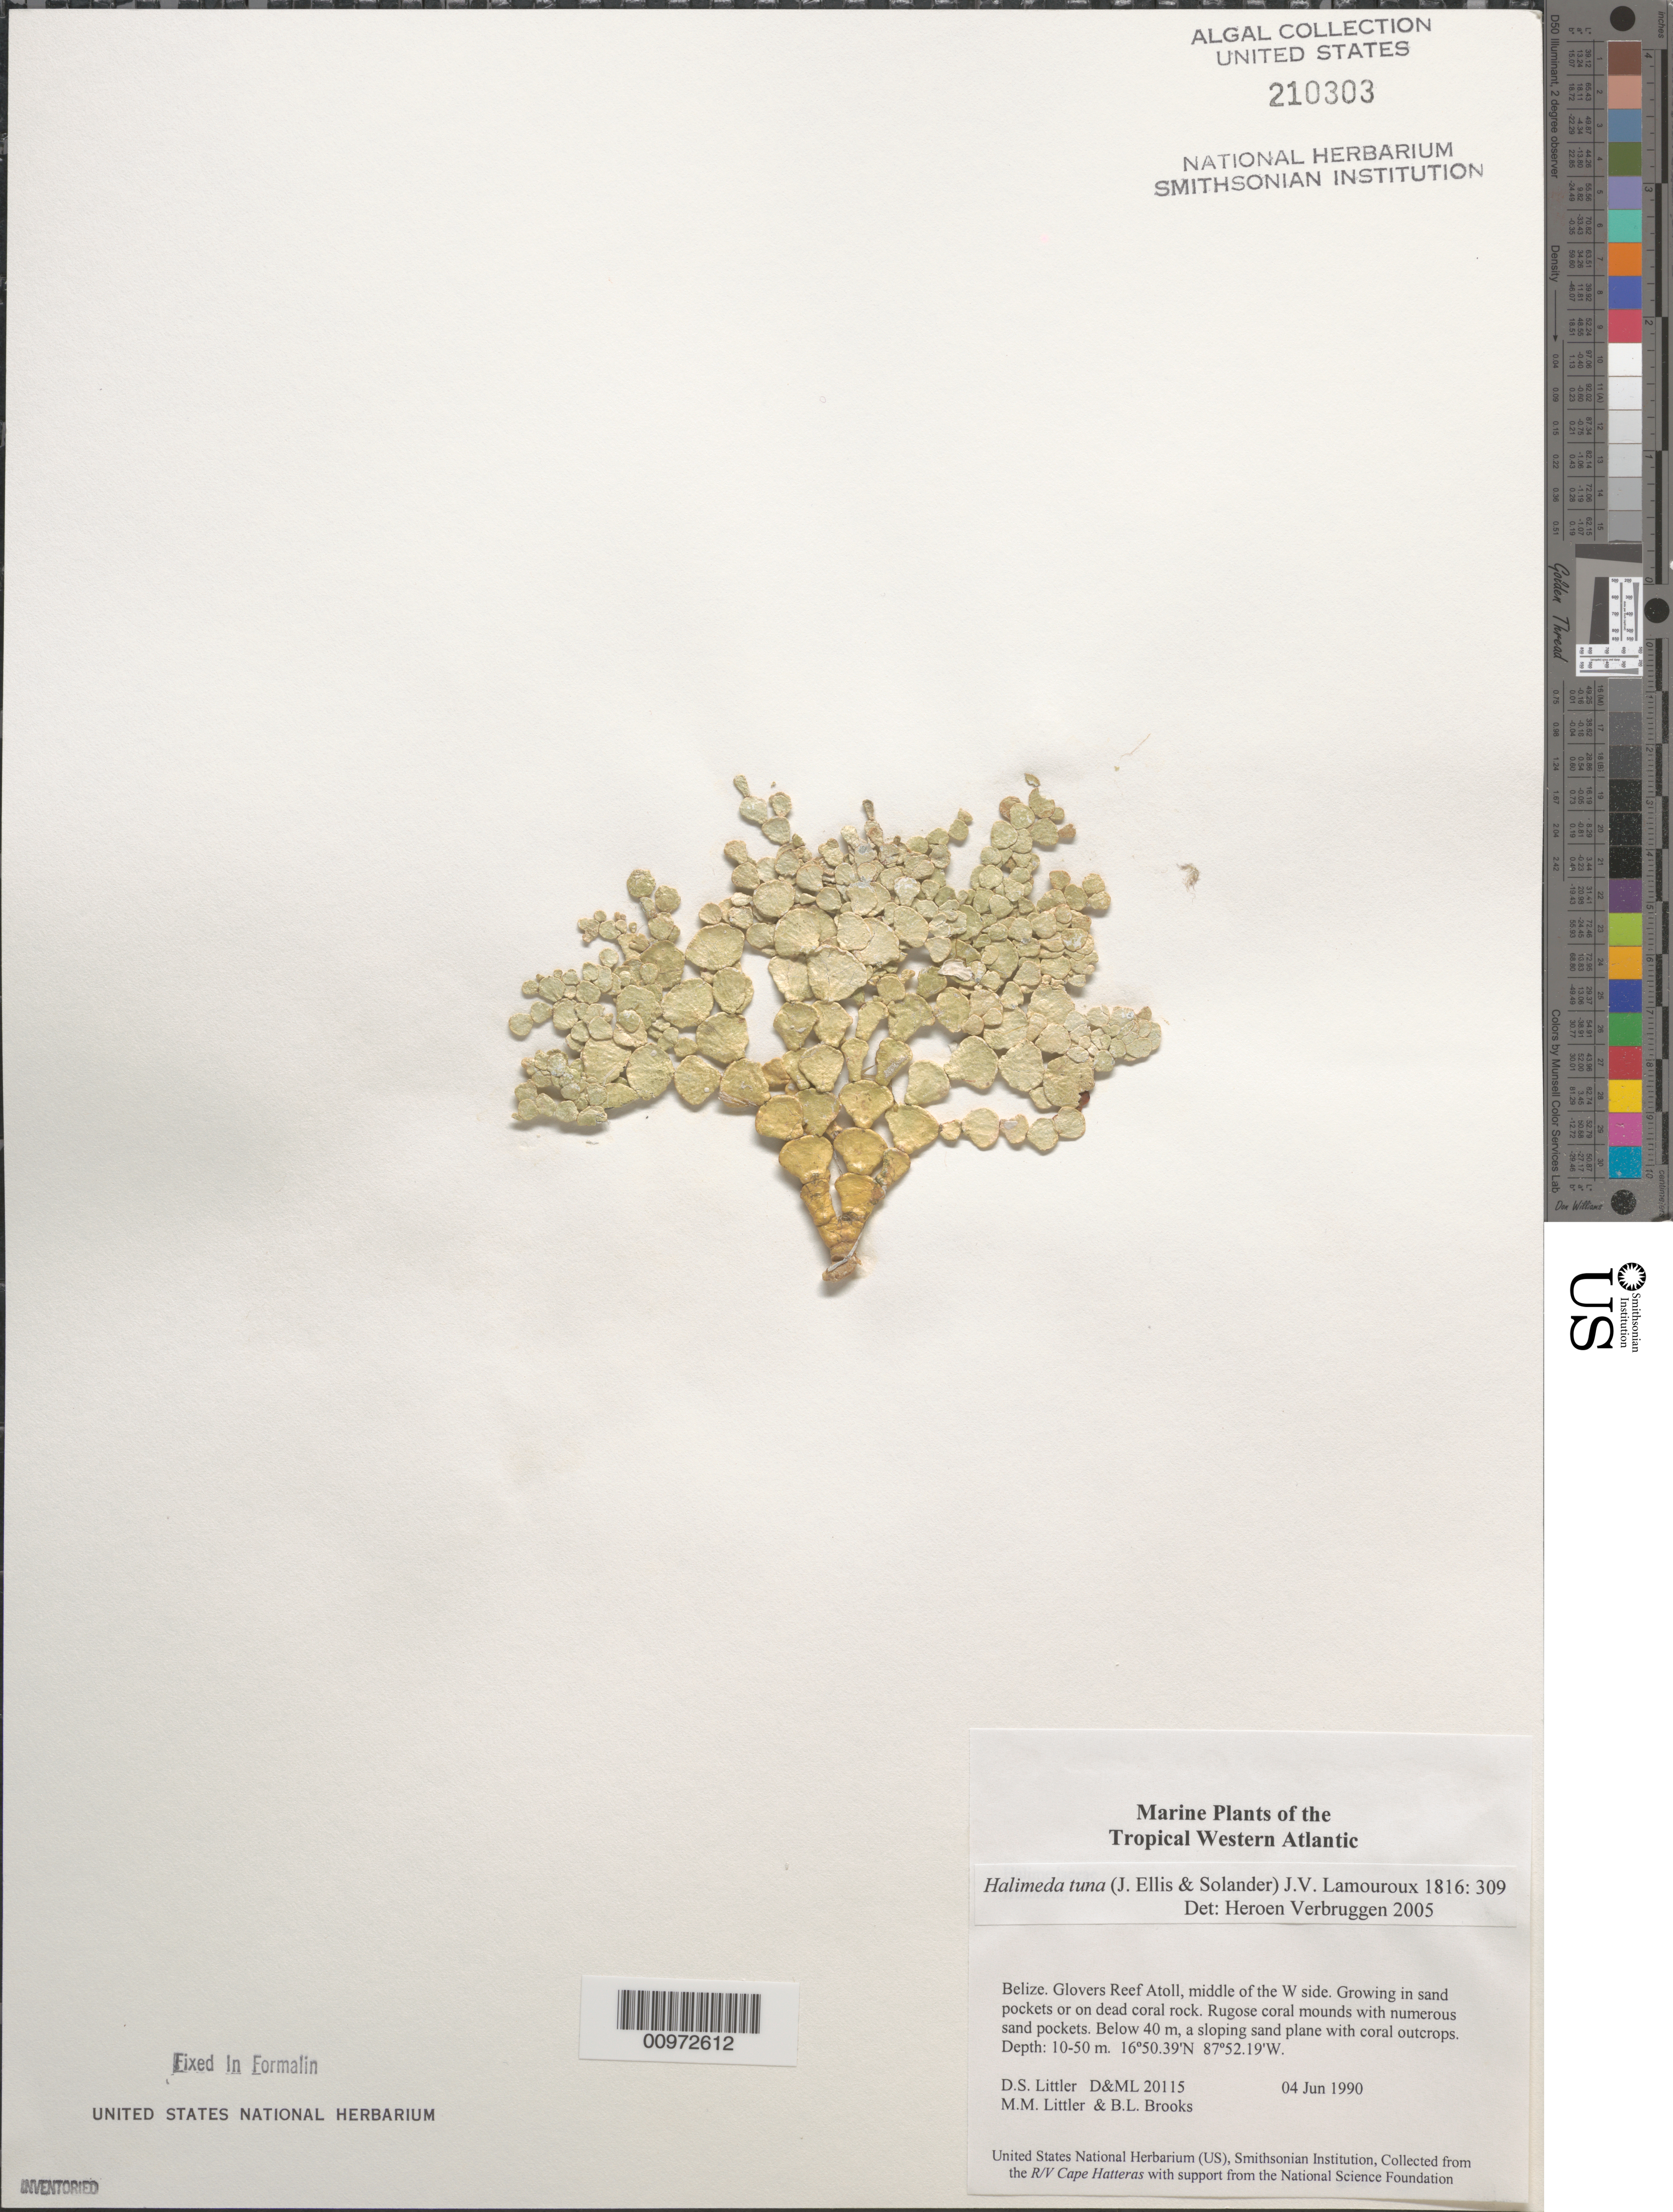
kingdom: Plantae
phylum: Chlorophyta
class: Ulvophyceae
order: Bryopsidales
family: Halimedaceae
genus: Halimeda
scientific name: Halimeda tuna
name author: (J. Ellis & Sol.) J.V.Lamouroux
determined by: Verbruggen, H.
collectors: D. S. Littler, M. M. Littler & B. Brooks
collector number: D&ML 20115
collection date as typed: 04 Jun 1990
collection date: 1990-06-04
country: Belize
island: Glovers Reef Atoll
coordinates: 16 50.39'N, 87 52.19'W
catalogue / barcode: US 210303